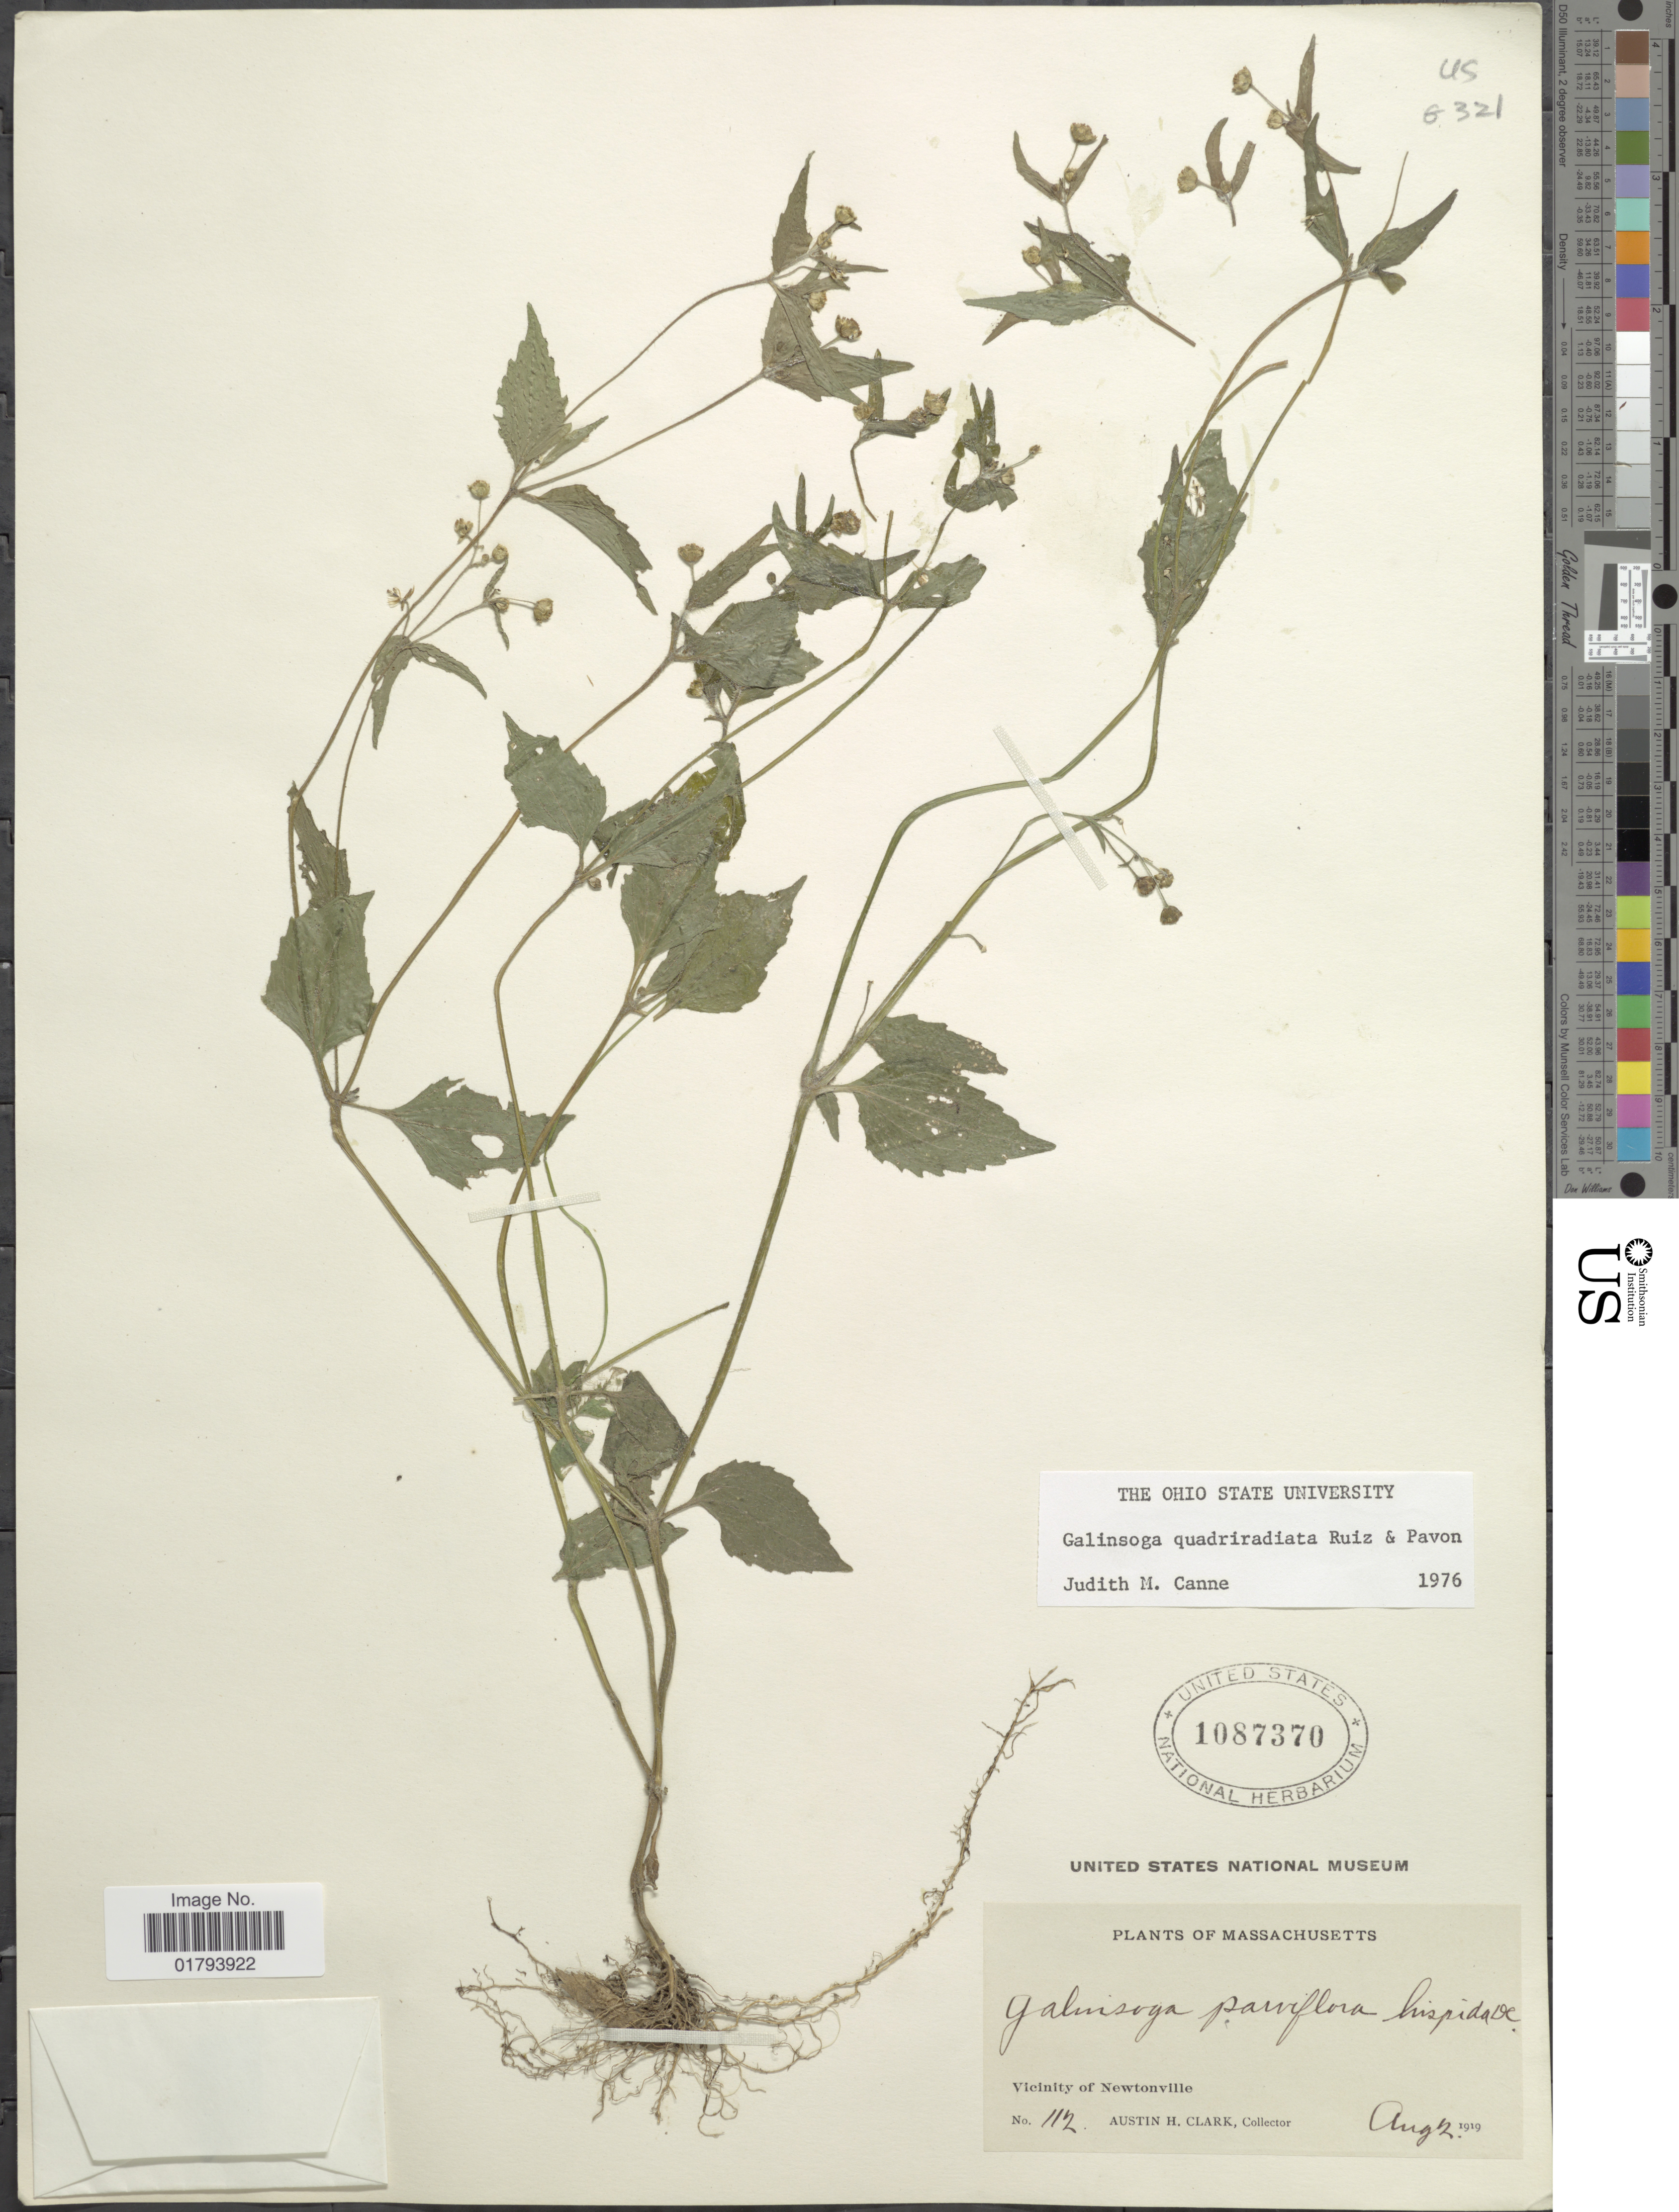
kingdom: Plantae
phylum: Tracheophyta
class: Magnoliopsida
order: Asterales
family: Asteraceae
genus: Galinsoga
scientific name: Galinsoga quadriradiata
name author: Ruiz & Pav.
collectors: A. H. Clark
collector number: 112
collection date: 1919-08-02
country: United States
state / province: Massachusetts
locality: Vicinity of Newtonville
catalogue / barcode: US 1087370